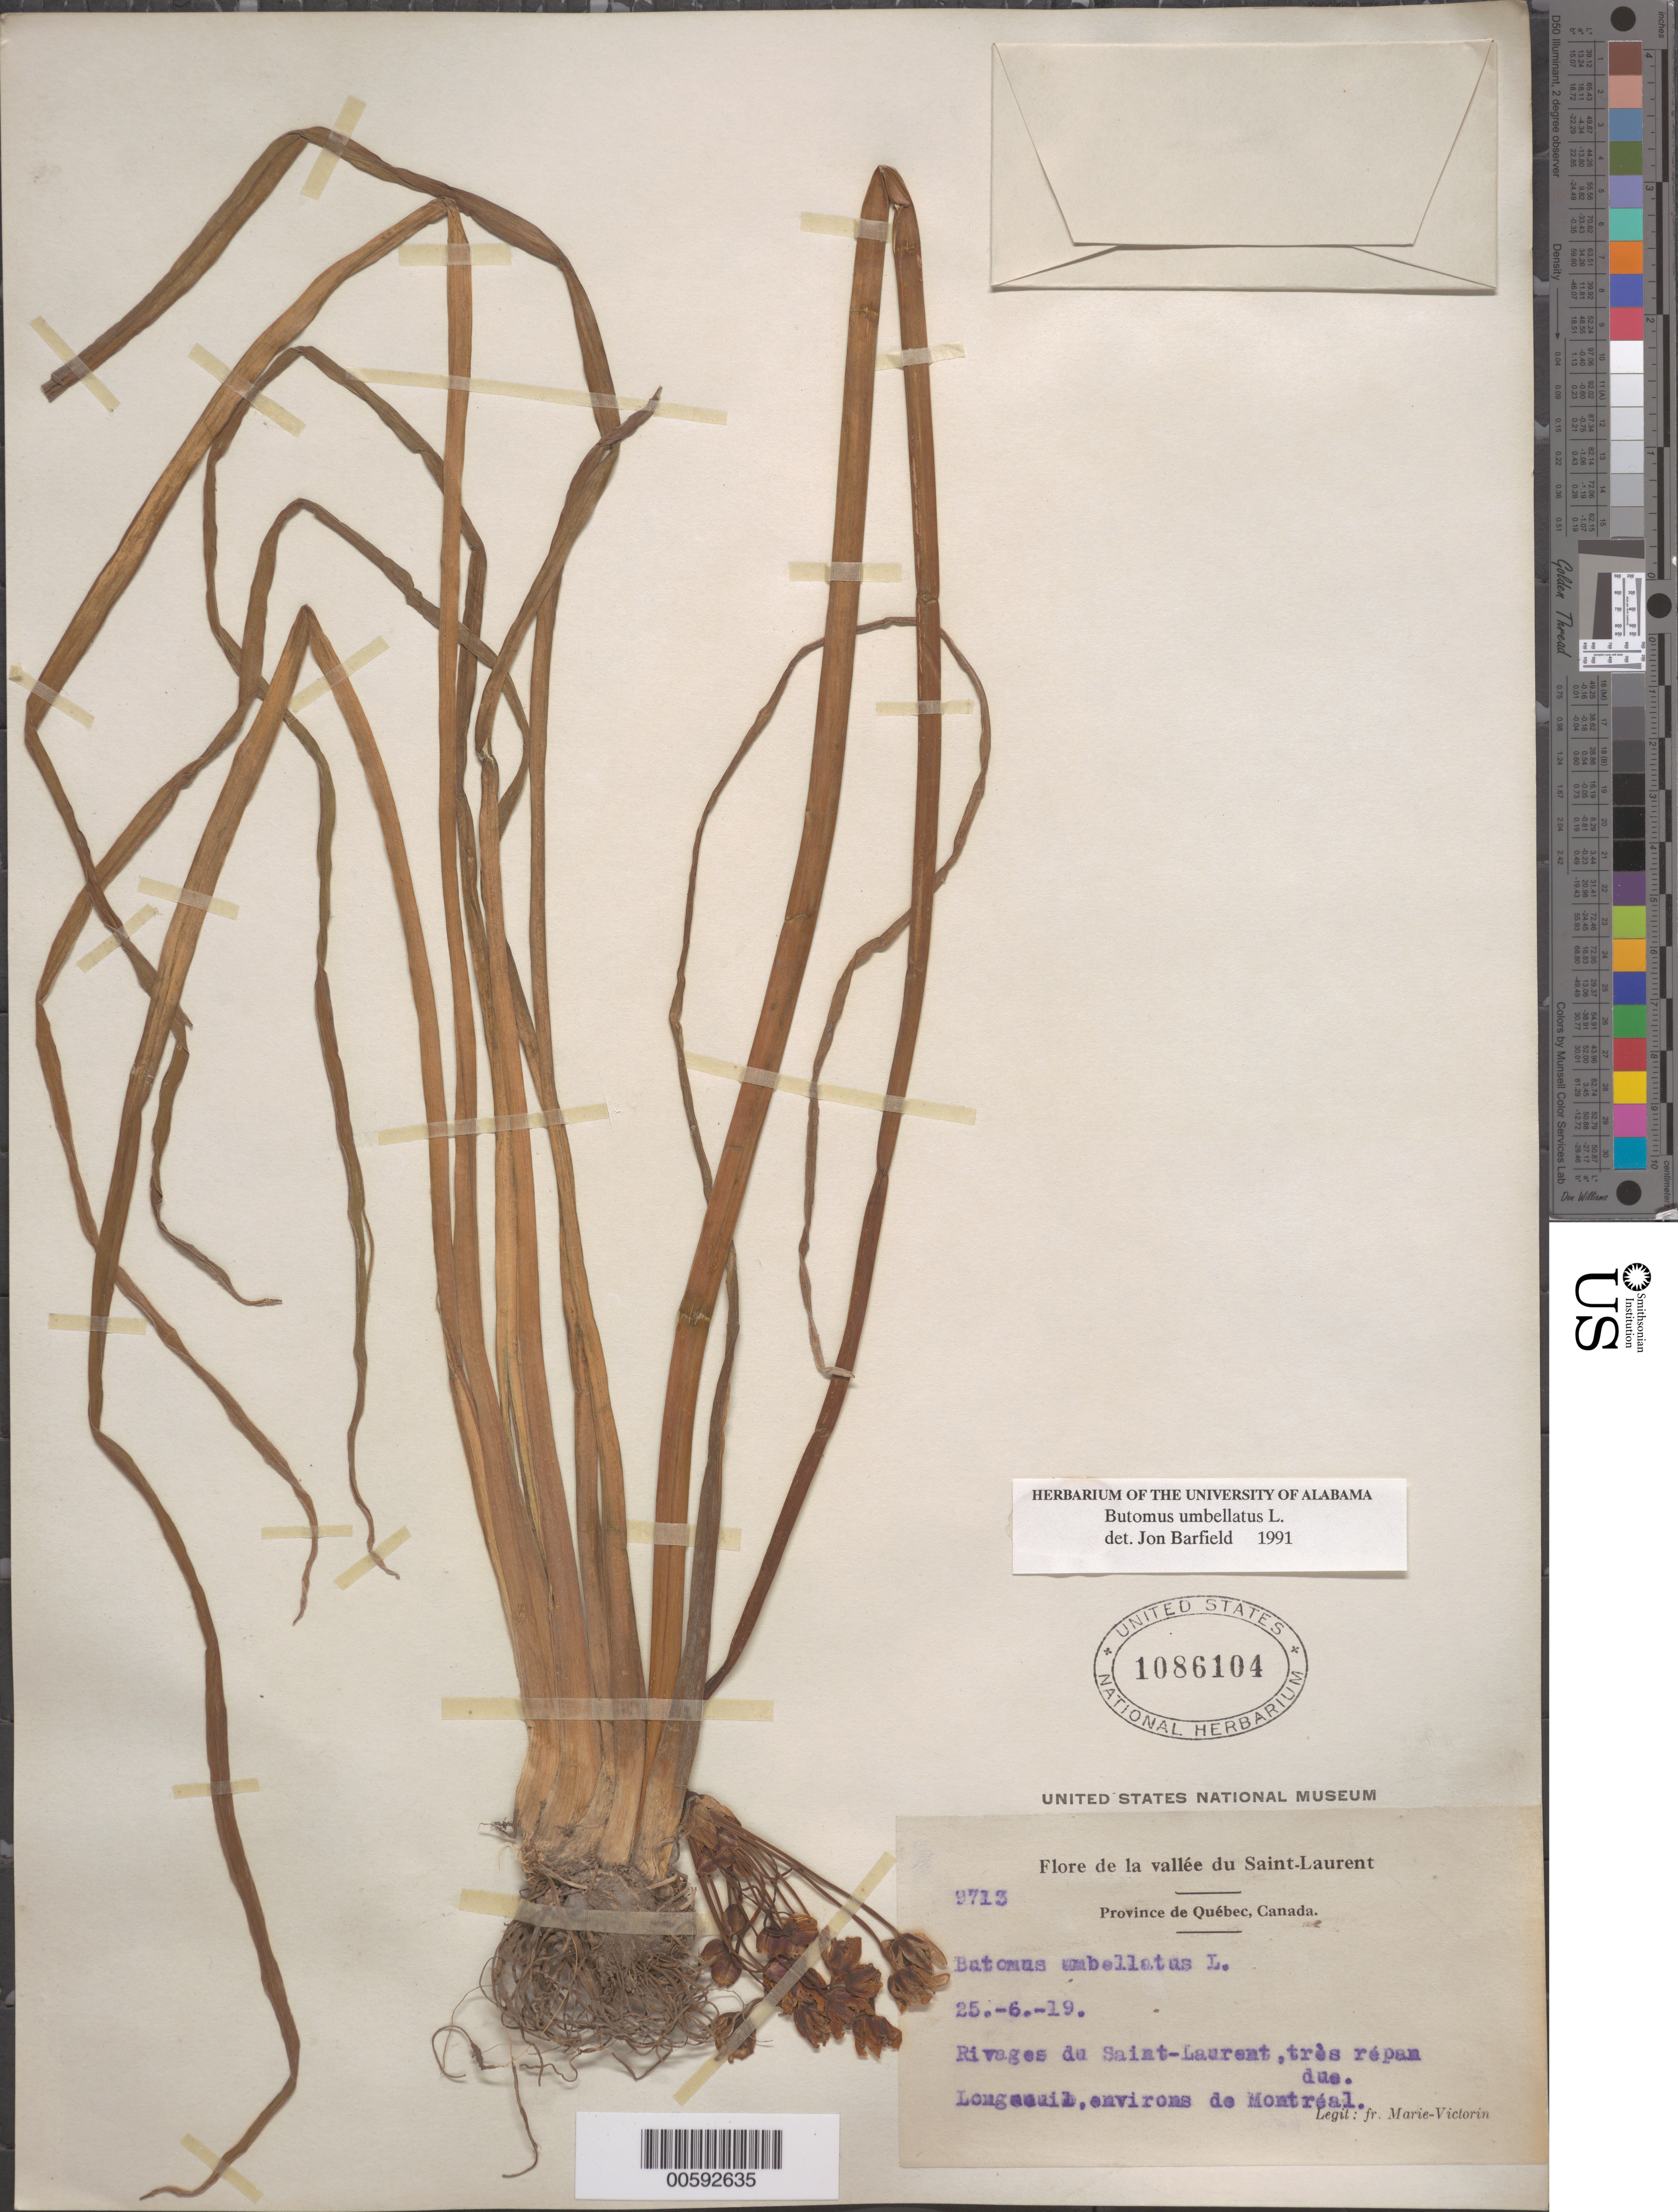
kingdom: Plantae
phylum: Tracheophyta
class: Liliopsida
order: Alismatales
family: Butomaceae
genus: Butomus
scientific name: Butomus umbellatus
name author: L.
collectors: Fr. Marie-Victorin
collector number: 9713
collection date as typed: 25 Jun 1919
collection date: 1919-06-25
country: Canada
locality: Rivages du Saint-Laurent, Longueuil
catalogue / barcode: US 1086104